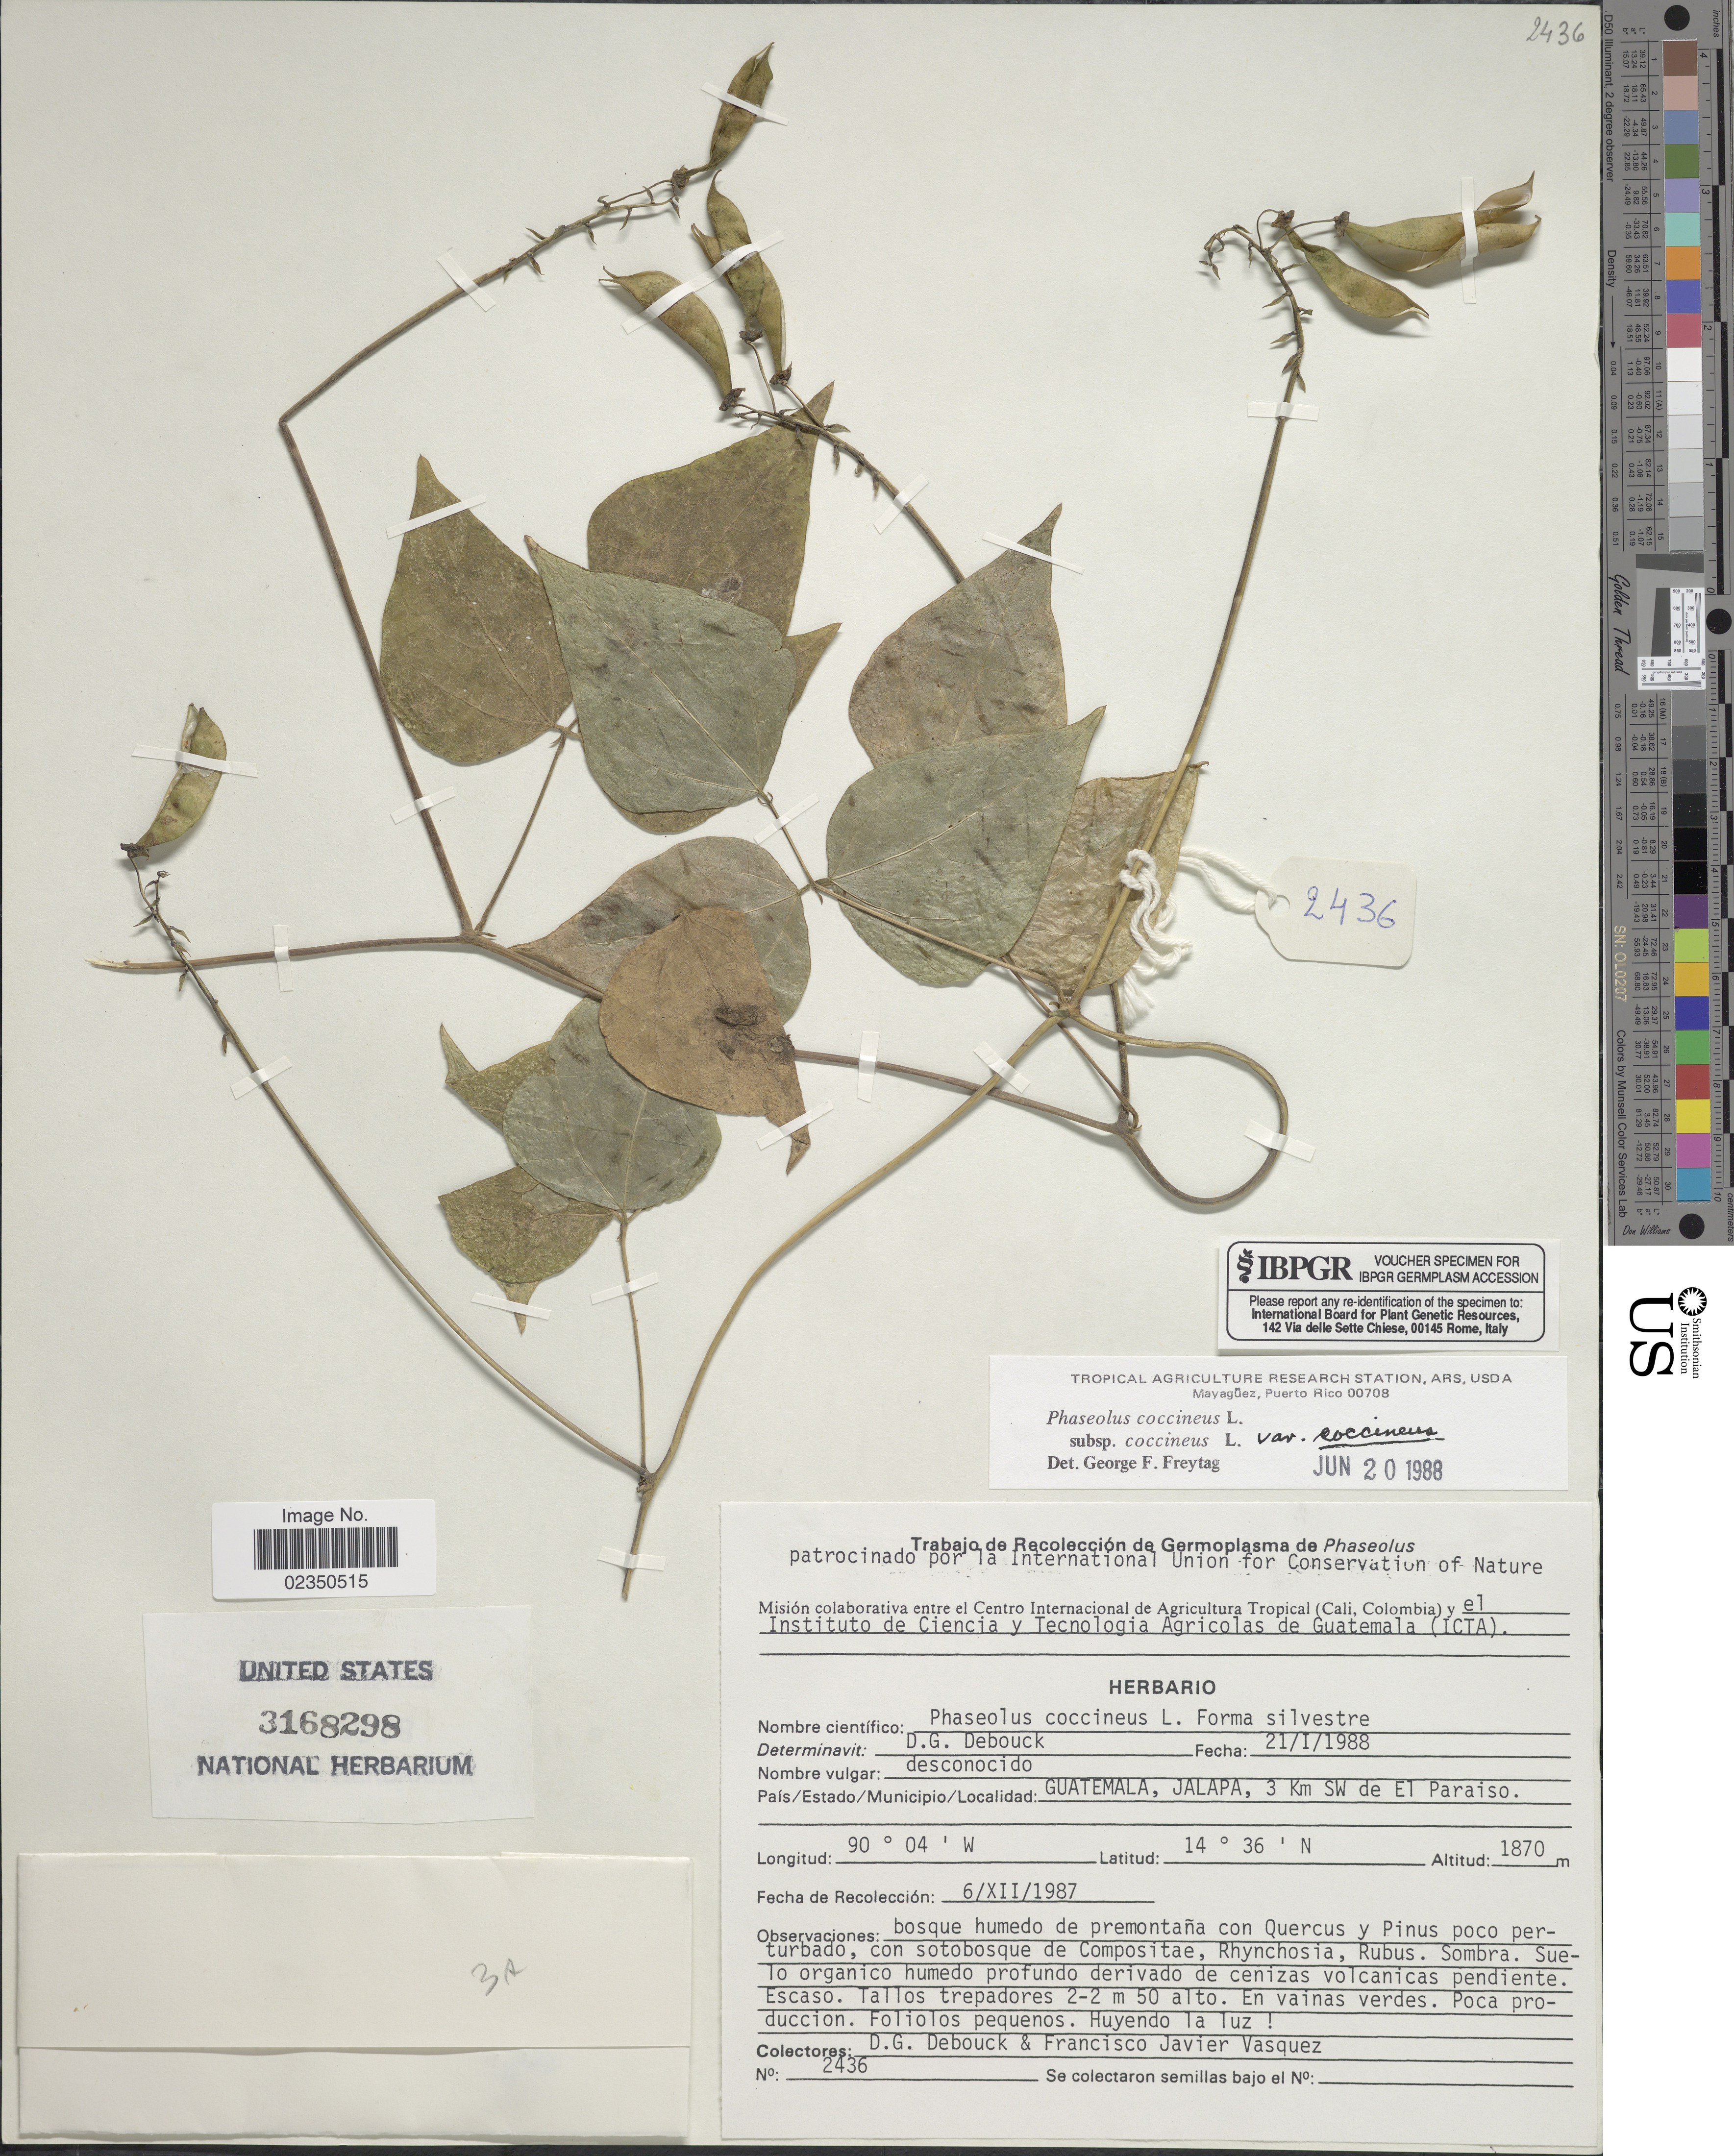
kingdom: Plantae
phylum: Tracheophyta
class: Magnoliopsida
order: Fabales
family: Fabaceae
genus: Phaseolus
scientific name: Phaseolus coccineus subsp. coccineus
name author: L.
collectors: D. Debouck & F. Javier Vasquez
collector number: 2436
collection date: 1987-12-06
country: Guatemala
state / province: Jalapa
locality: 3 Km SW de El Paraiso.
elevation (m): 1870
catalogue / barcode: US 3168298